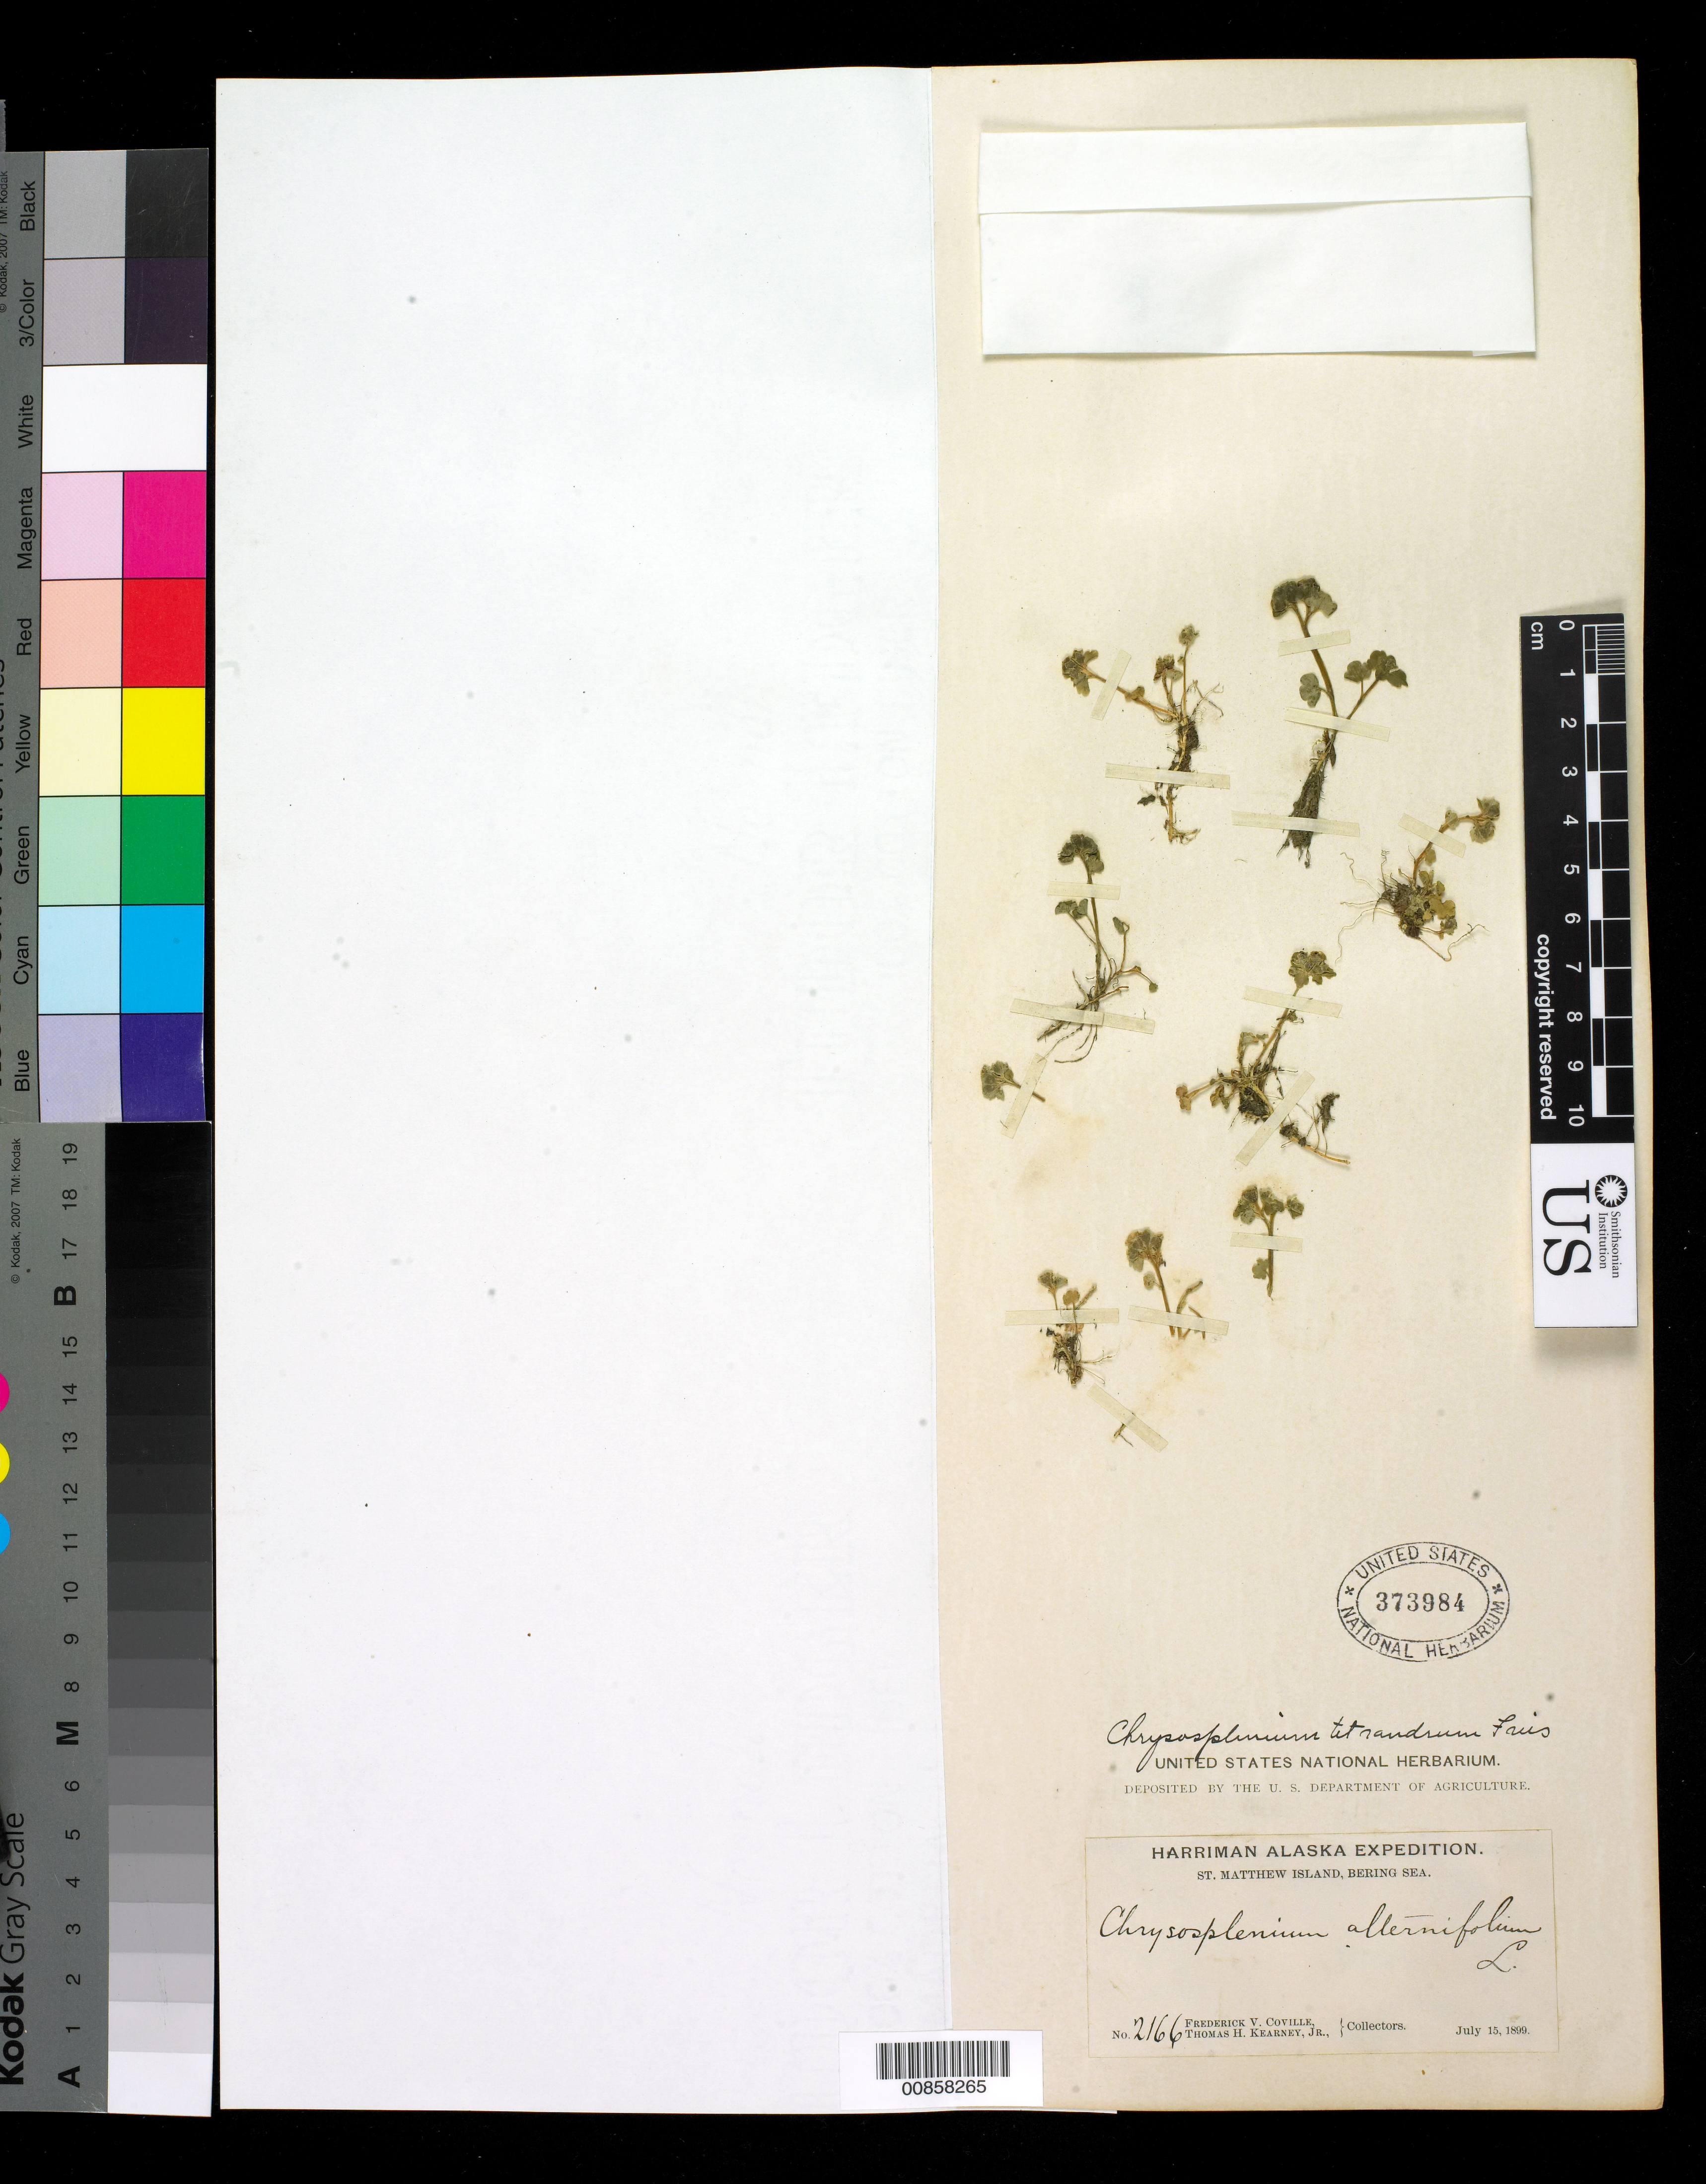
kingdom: Plantae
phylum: Tracheophyta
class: Magnoliopsida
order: Saxifragales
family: Saxifragaceae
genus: Chrysosplenium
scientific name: Chrysosplenium tetrandrum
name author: (N. Lund) Th. Fr.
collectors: F. V. Coville & T. H. Kearney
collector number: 2166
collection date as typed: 15 Jul 1899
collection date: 1899-07-15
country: United States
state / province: Alaska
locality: St. Mattew Island, Bering Sea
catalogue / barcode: US 373984